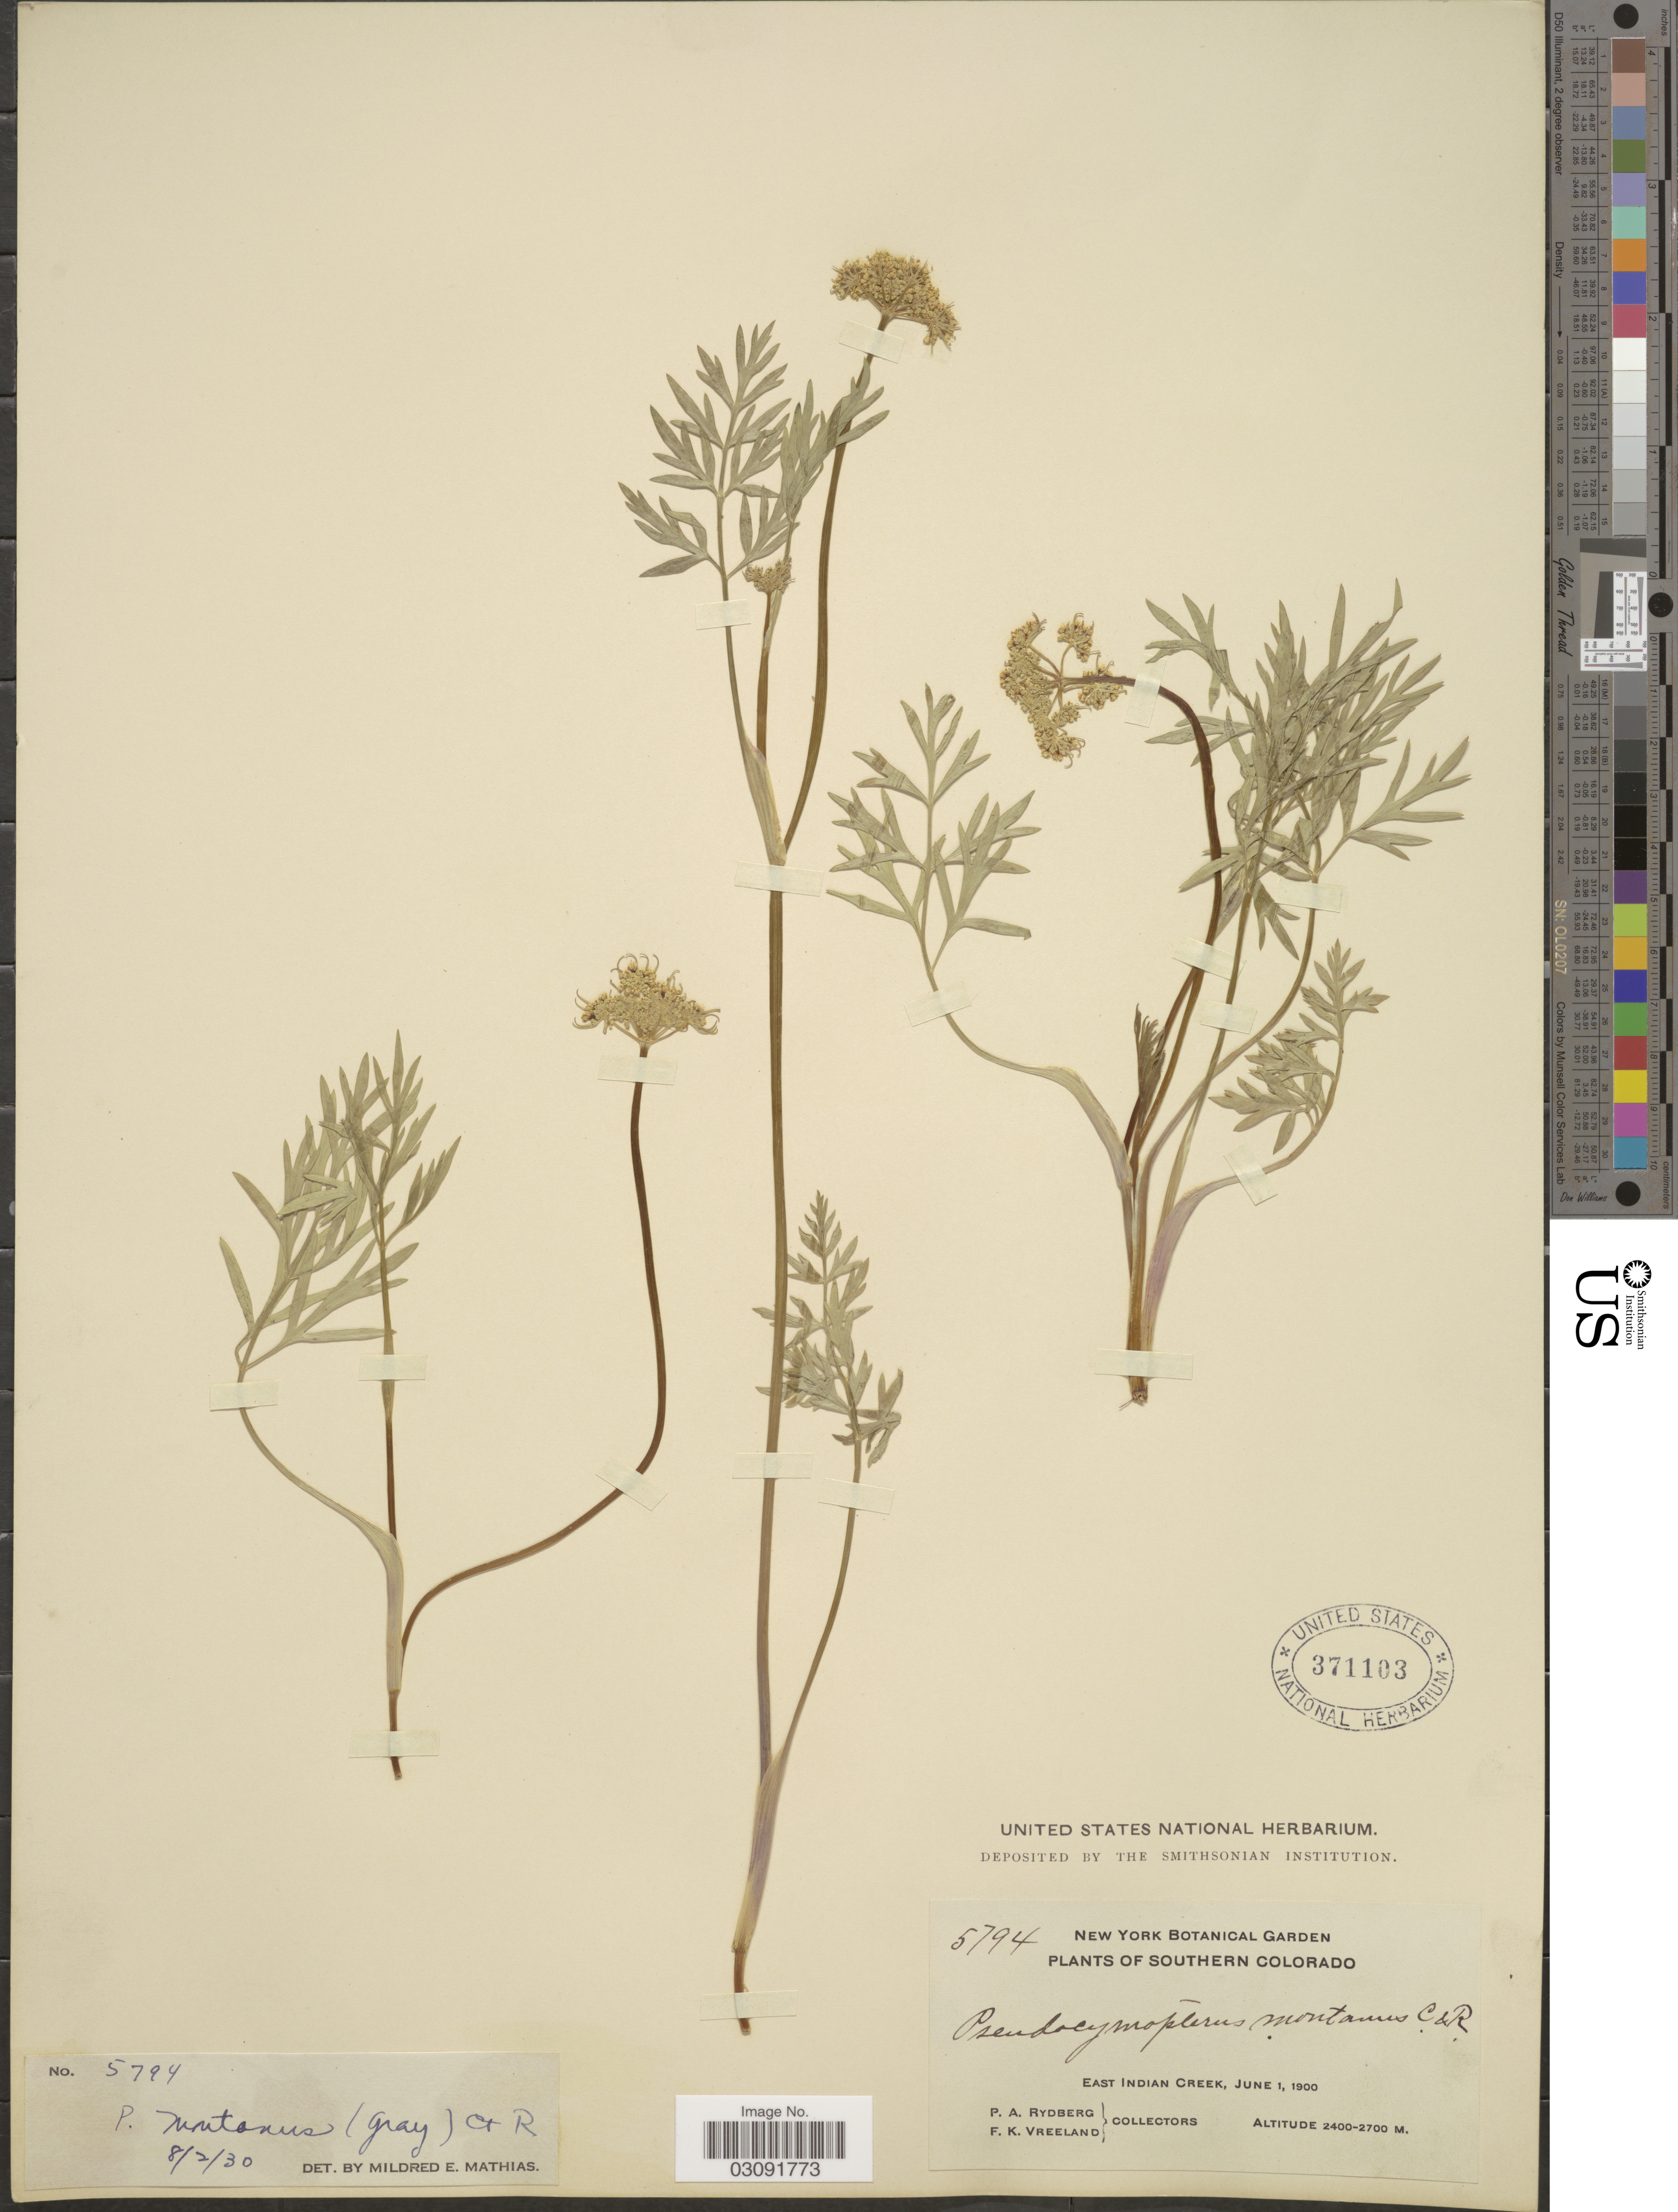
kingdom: Plantae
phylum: Tracheophyta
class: Magnoliopsida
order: Apiales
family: Apiaceae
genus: Pseudocymopterus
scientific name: Pseudocymopterus montanus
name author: (A. Gray) J.M. Coult. & Rose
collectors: P. A. Rydberg & F. Vreeland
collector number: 5794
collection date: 1900-06-01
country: United States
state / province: Colorado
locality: Southern Colorado, East Indian Creek.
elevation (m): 2400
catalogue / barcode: US 371103